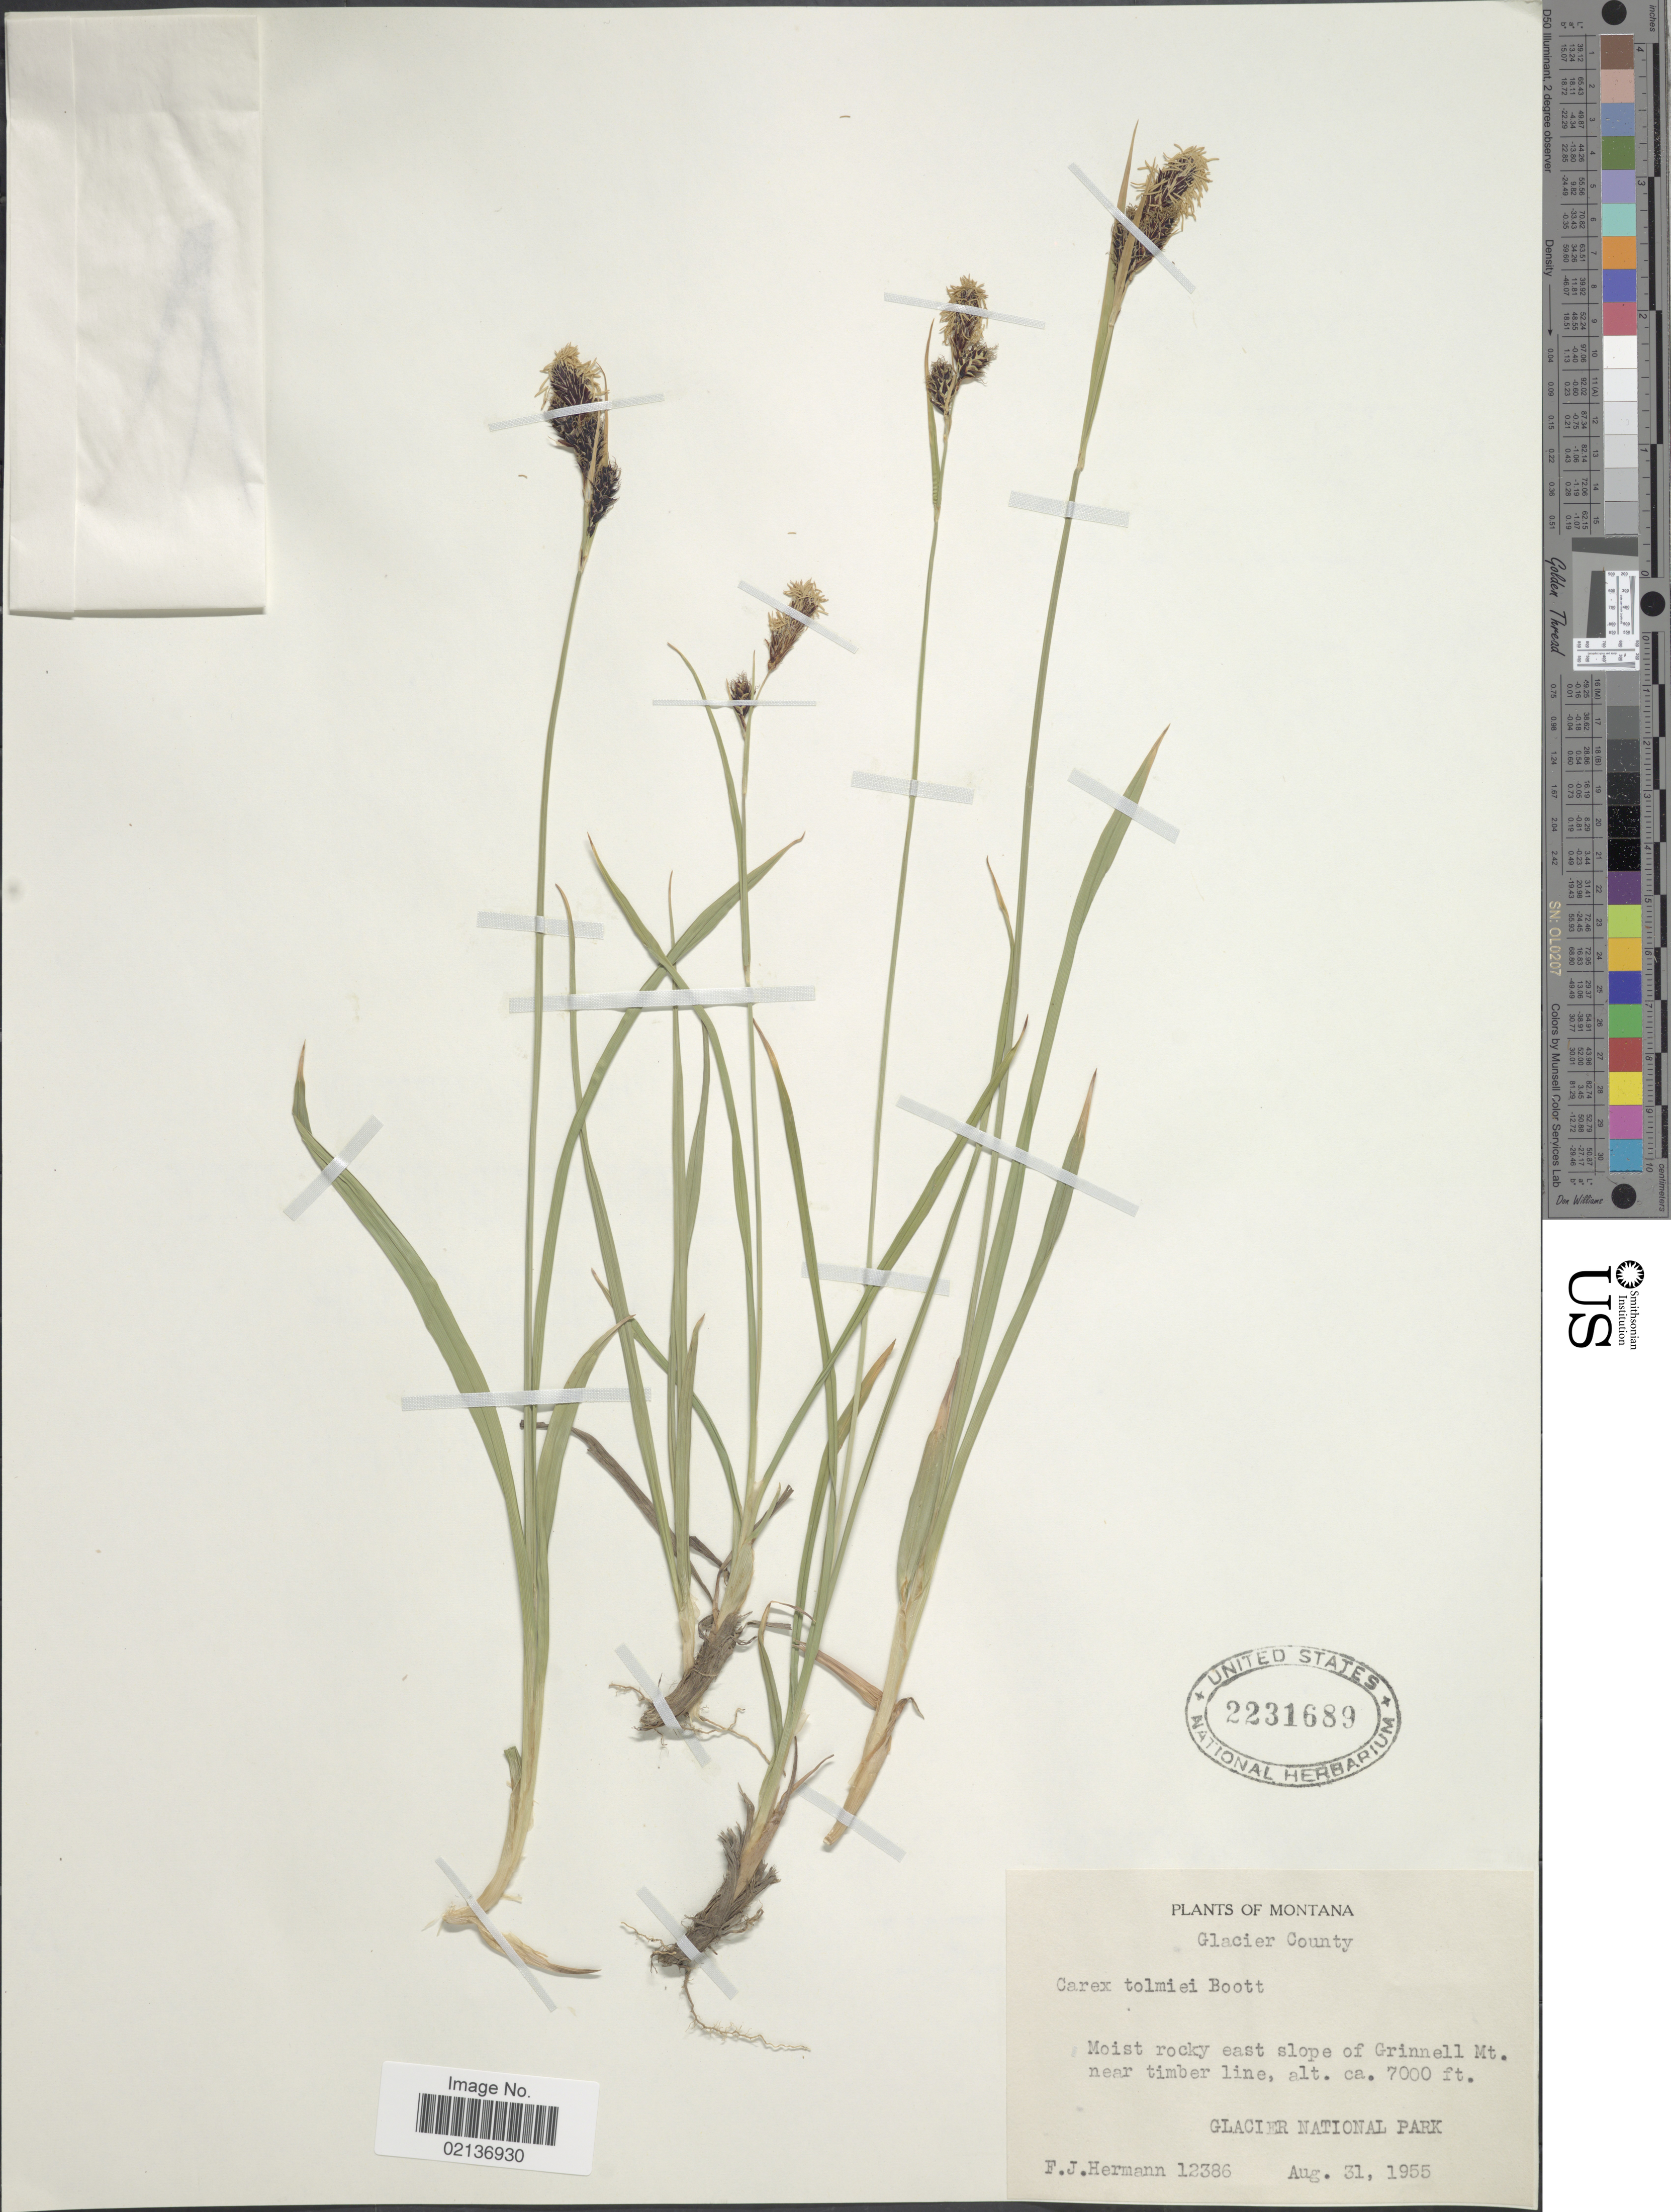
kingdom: Plantae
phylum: Tracheophyta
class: Liliopsida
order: Poales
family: Cyperaceae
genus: Carex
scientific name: Carex spectabilis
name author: Dewey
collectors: F. J. Hermann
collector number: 12386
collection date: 1955-08-31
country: United States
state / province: Montana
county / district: Glacier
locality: east slope of Grinnell Mt near timber line, Glacier National Park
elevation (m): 2134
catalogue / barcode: US 2231689